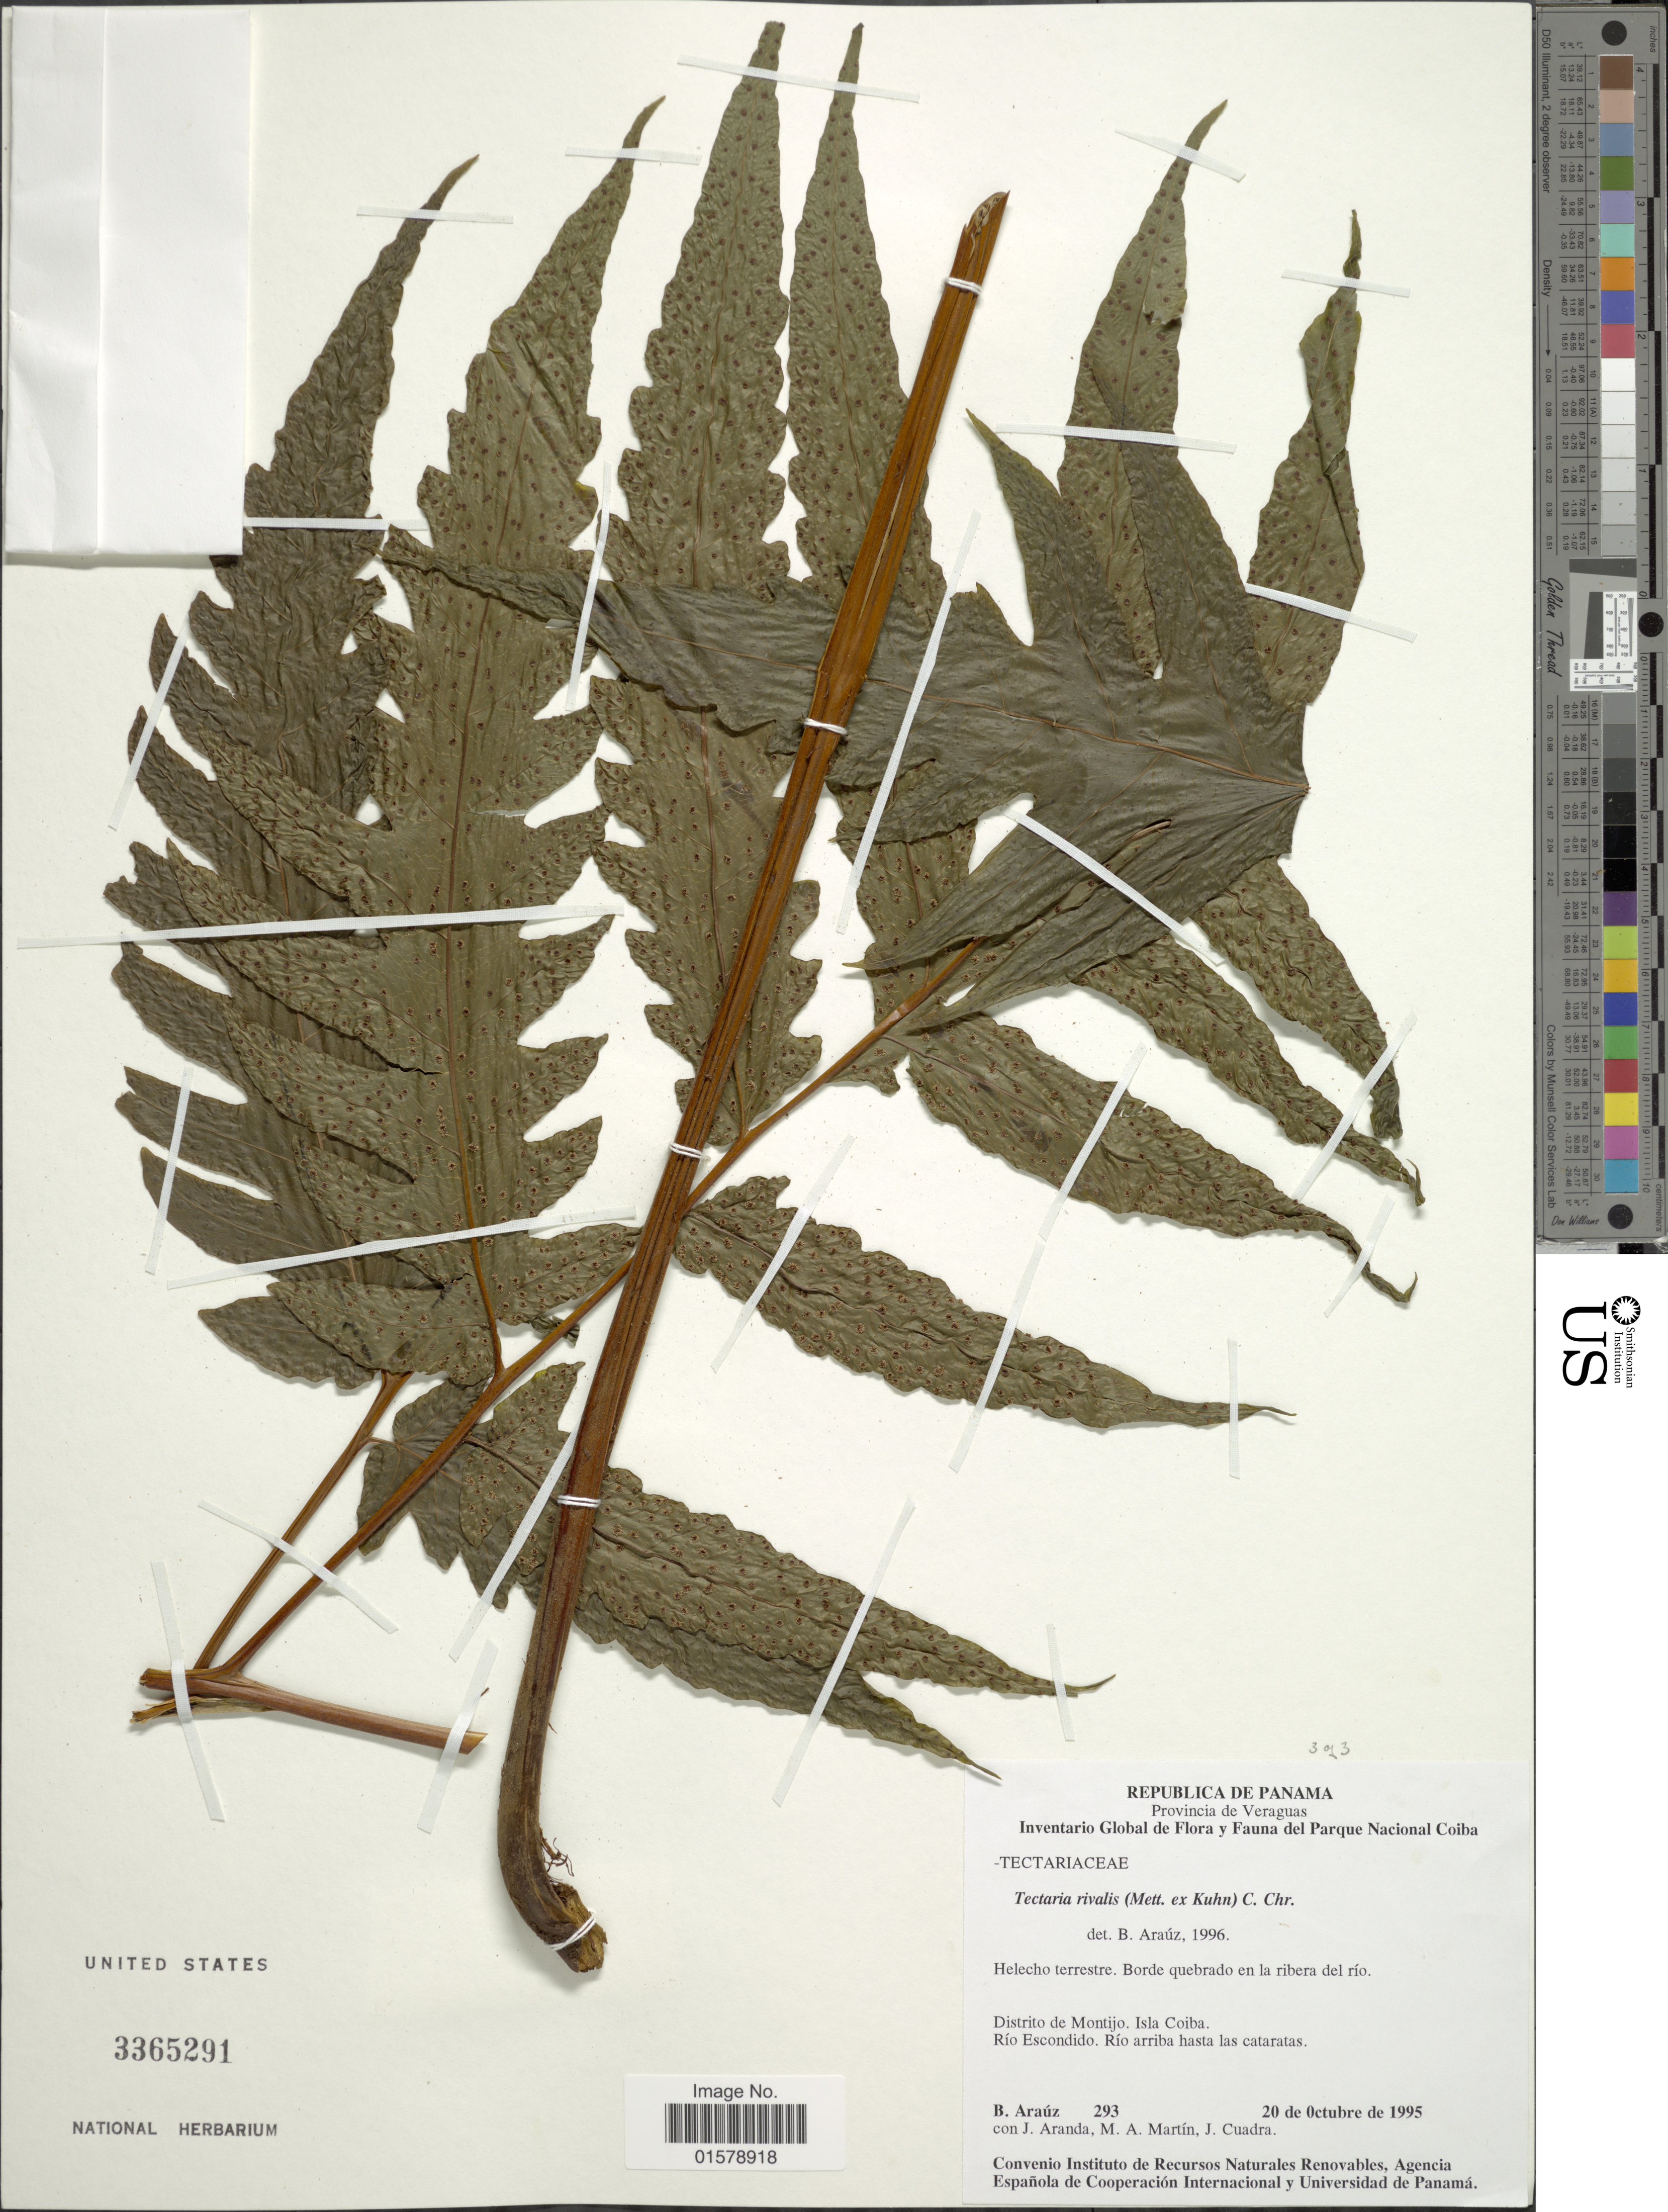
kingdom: Plantae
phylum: Tracheophyta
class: Polypodiopsida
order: Polypodiales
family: Tectariaceae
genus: Tectaria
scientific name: Tectaria rivalis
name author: (Mett. ex Kuhn) C. Chr.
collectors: B. Araúz, J. Aranda, M. A. Martin & J. Cuadra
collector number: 293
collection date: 1995-10-20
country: Panama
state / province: Veraguas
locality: Distrio de montijo, Isla Coiba, Rio Escondido, Rio arriba hasta las cataratas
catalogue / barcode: US 3365291